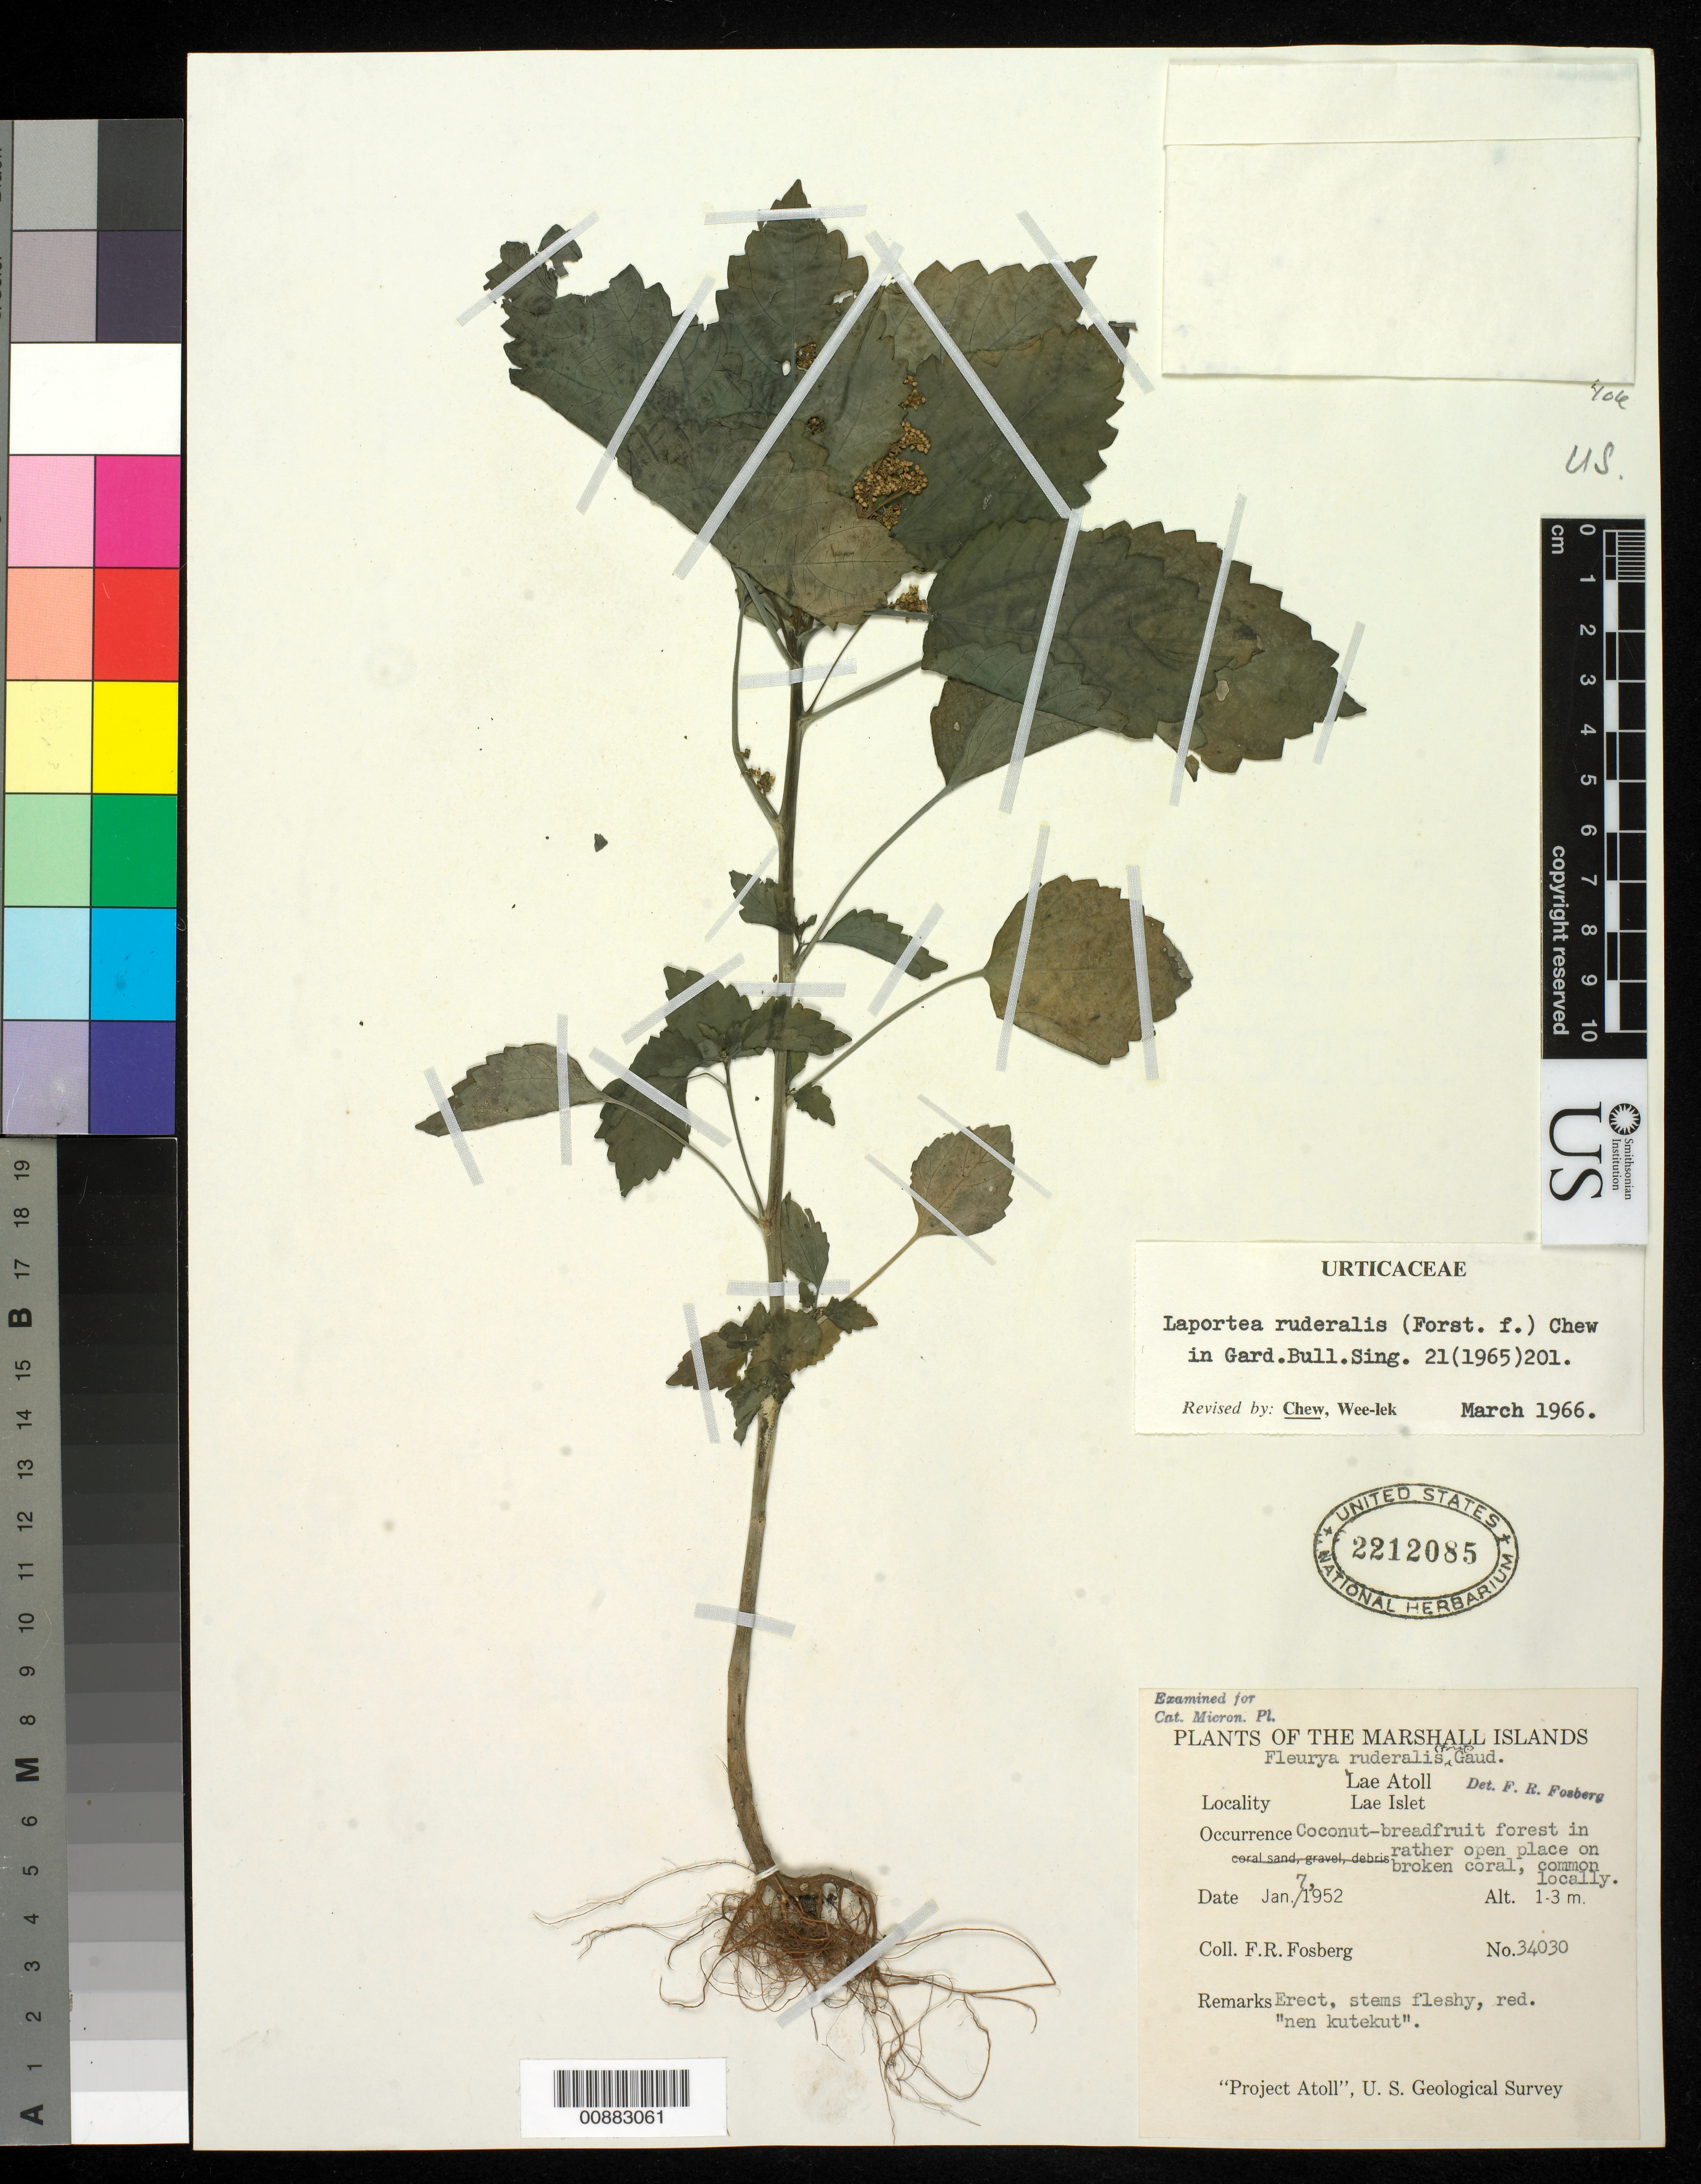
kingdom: Plantae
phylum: Tracheophyta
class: Magnoliopsida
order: Rosales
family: Urticaceae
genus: Laportea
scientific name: Laportea ruderalis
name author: (G. Forst.) Chew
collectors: F. R. Fosberg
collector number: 34030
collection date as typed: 07 Jan 1952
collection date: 1952-01-07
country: Marshall Islands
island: Lae Atoll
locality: Lae Islet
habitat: Coconut-breadfruit forest in rather open place on broken coral, common locally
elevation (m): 1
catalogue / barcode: US 2212085